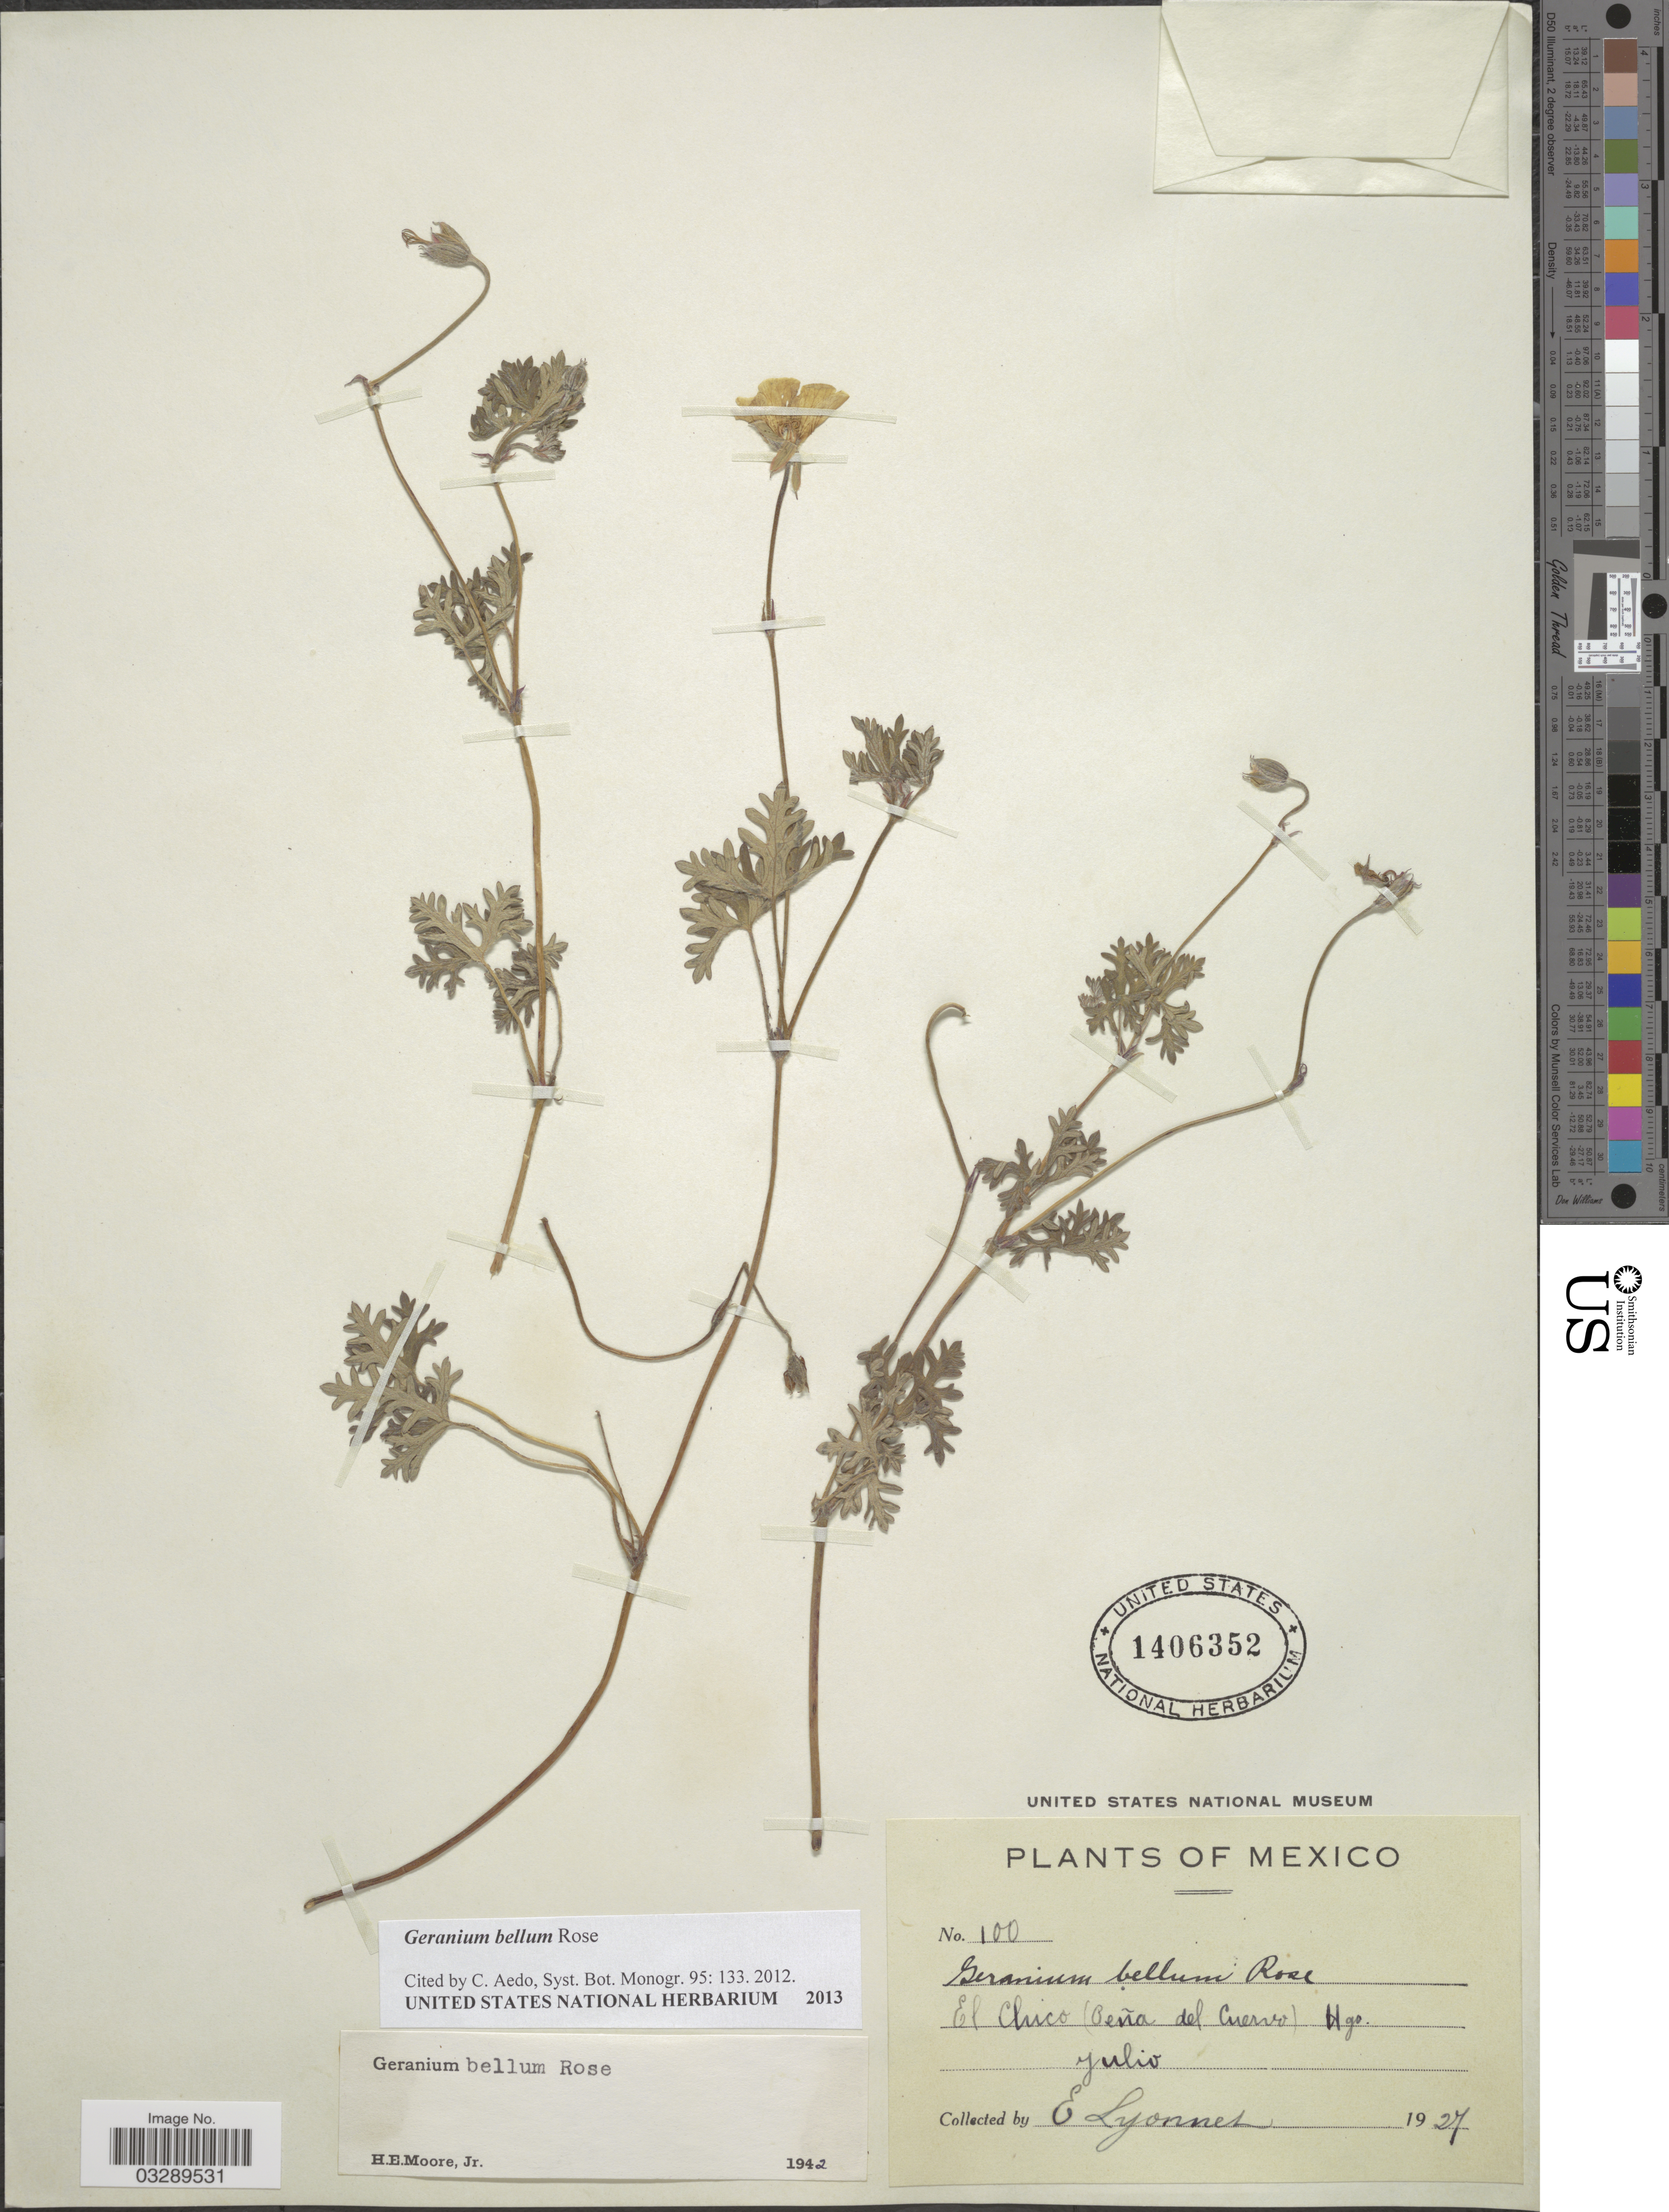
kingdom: Plantae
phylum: Tracheophyta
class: Magnoliopsida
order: Geraniales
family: Geraniaceae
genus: Geranium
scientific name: Geranium bellum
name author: Rose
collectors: E. Lyonnet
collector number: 100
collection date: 1927-07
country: Mexico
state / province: Hidalgo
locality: El Chico (Peña del Cuervo).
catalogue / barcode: US 1406352